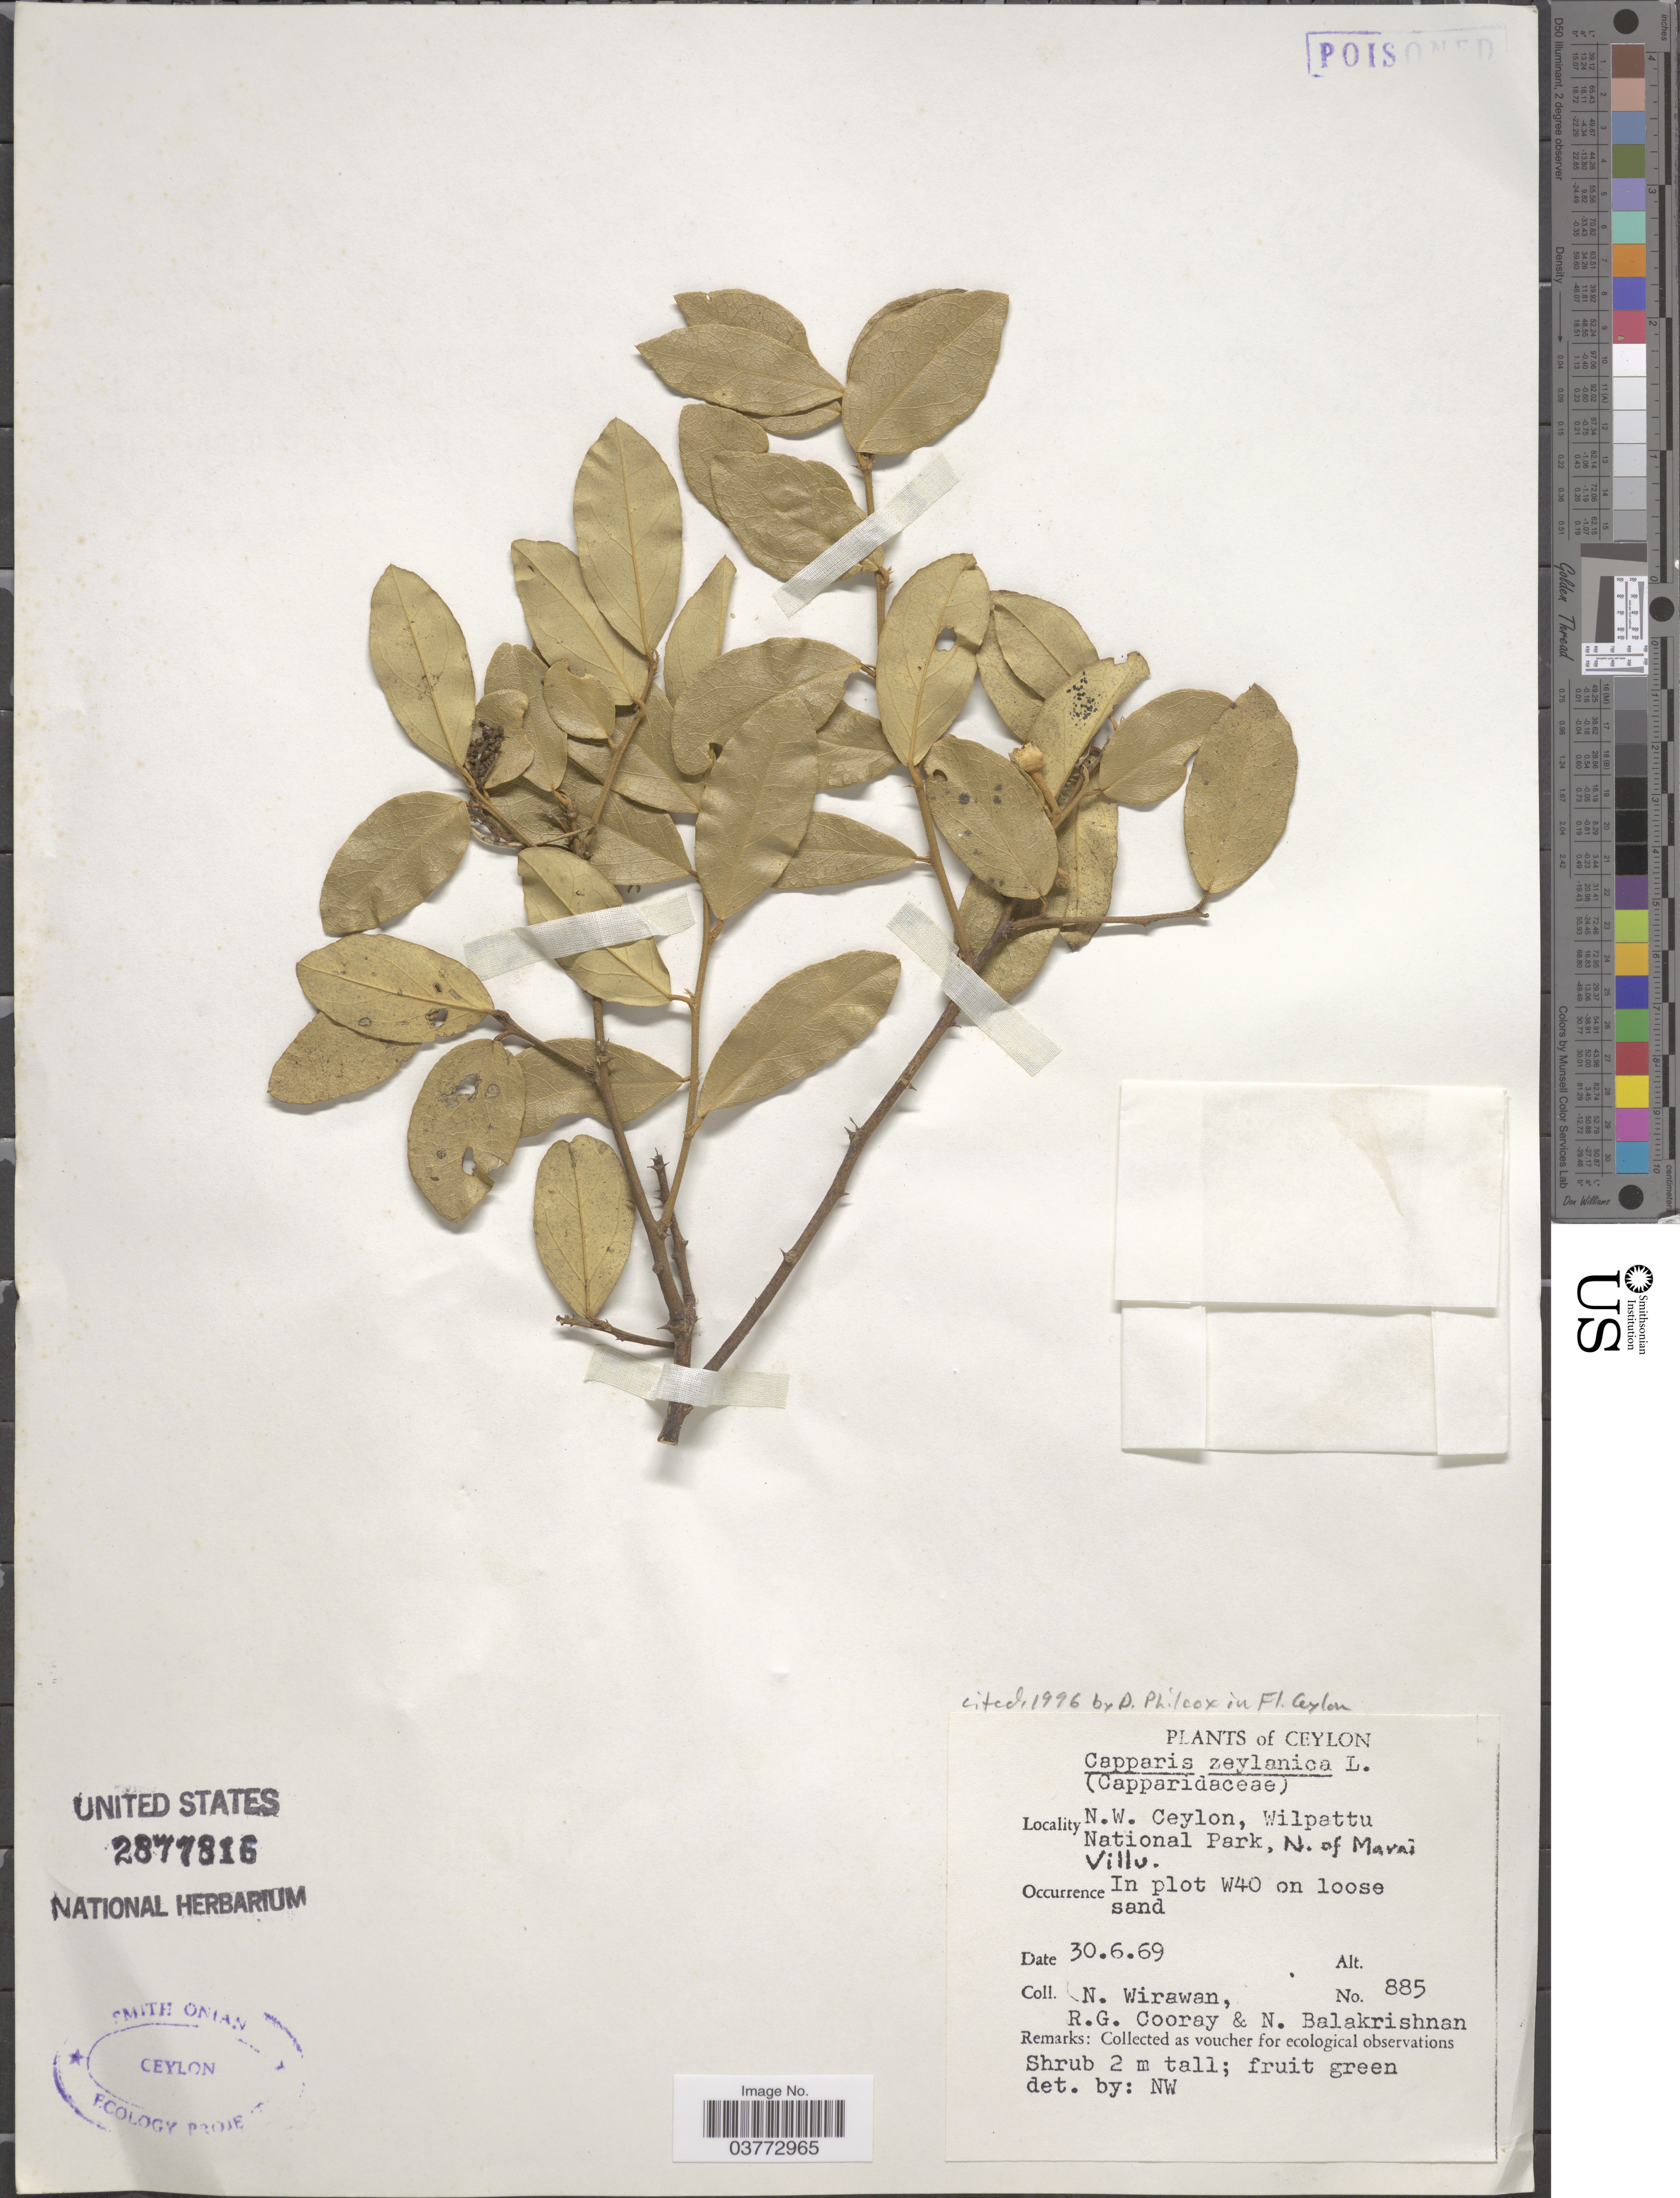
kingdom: Plantae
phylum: Tracheophyta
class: Magnoliopsida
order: Brassicales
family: Capparaceae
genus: Capparis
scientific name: Capparis zeylanica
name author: L.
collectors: N. Wirawan, R. Cooray & N. Balakrishnan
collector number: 885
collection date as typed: Transcribed d/m/y: 30/6/69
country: Sri Lanka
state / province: North Western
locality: Ceylon. N.W. Ceylon, Wilpattu National Park, N. of Marai Villu. In plot W40 on loose sand.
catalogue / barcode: US 2877816